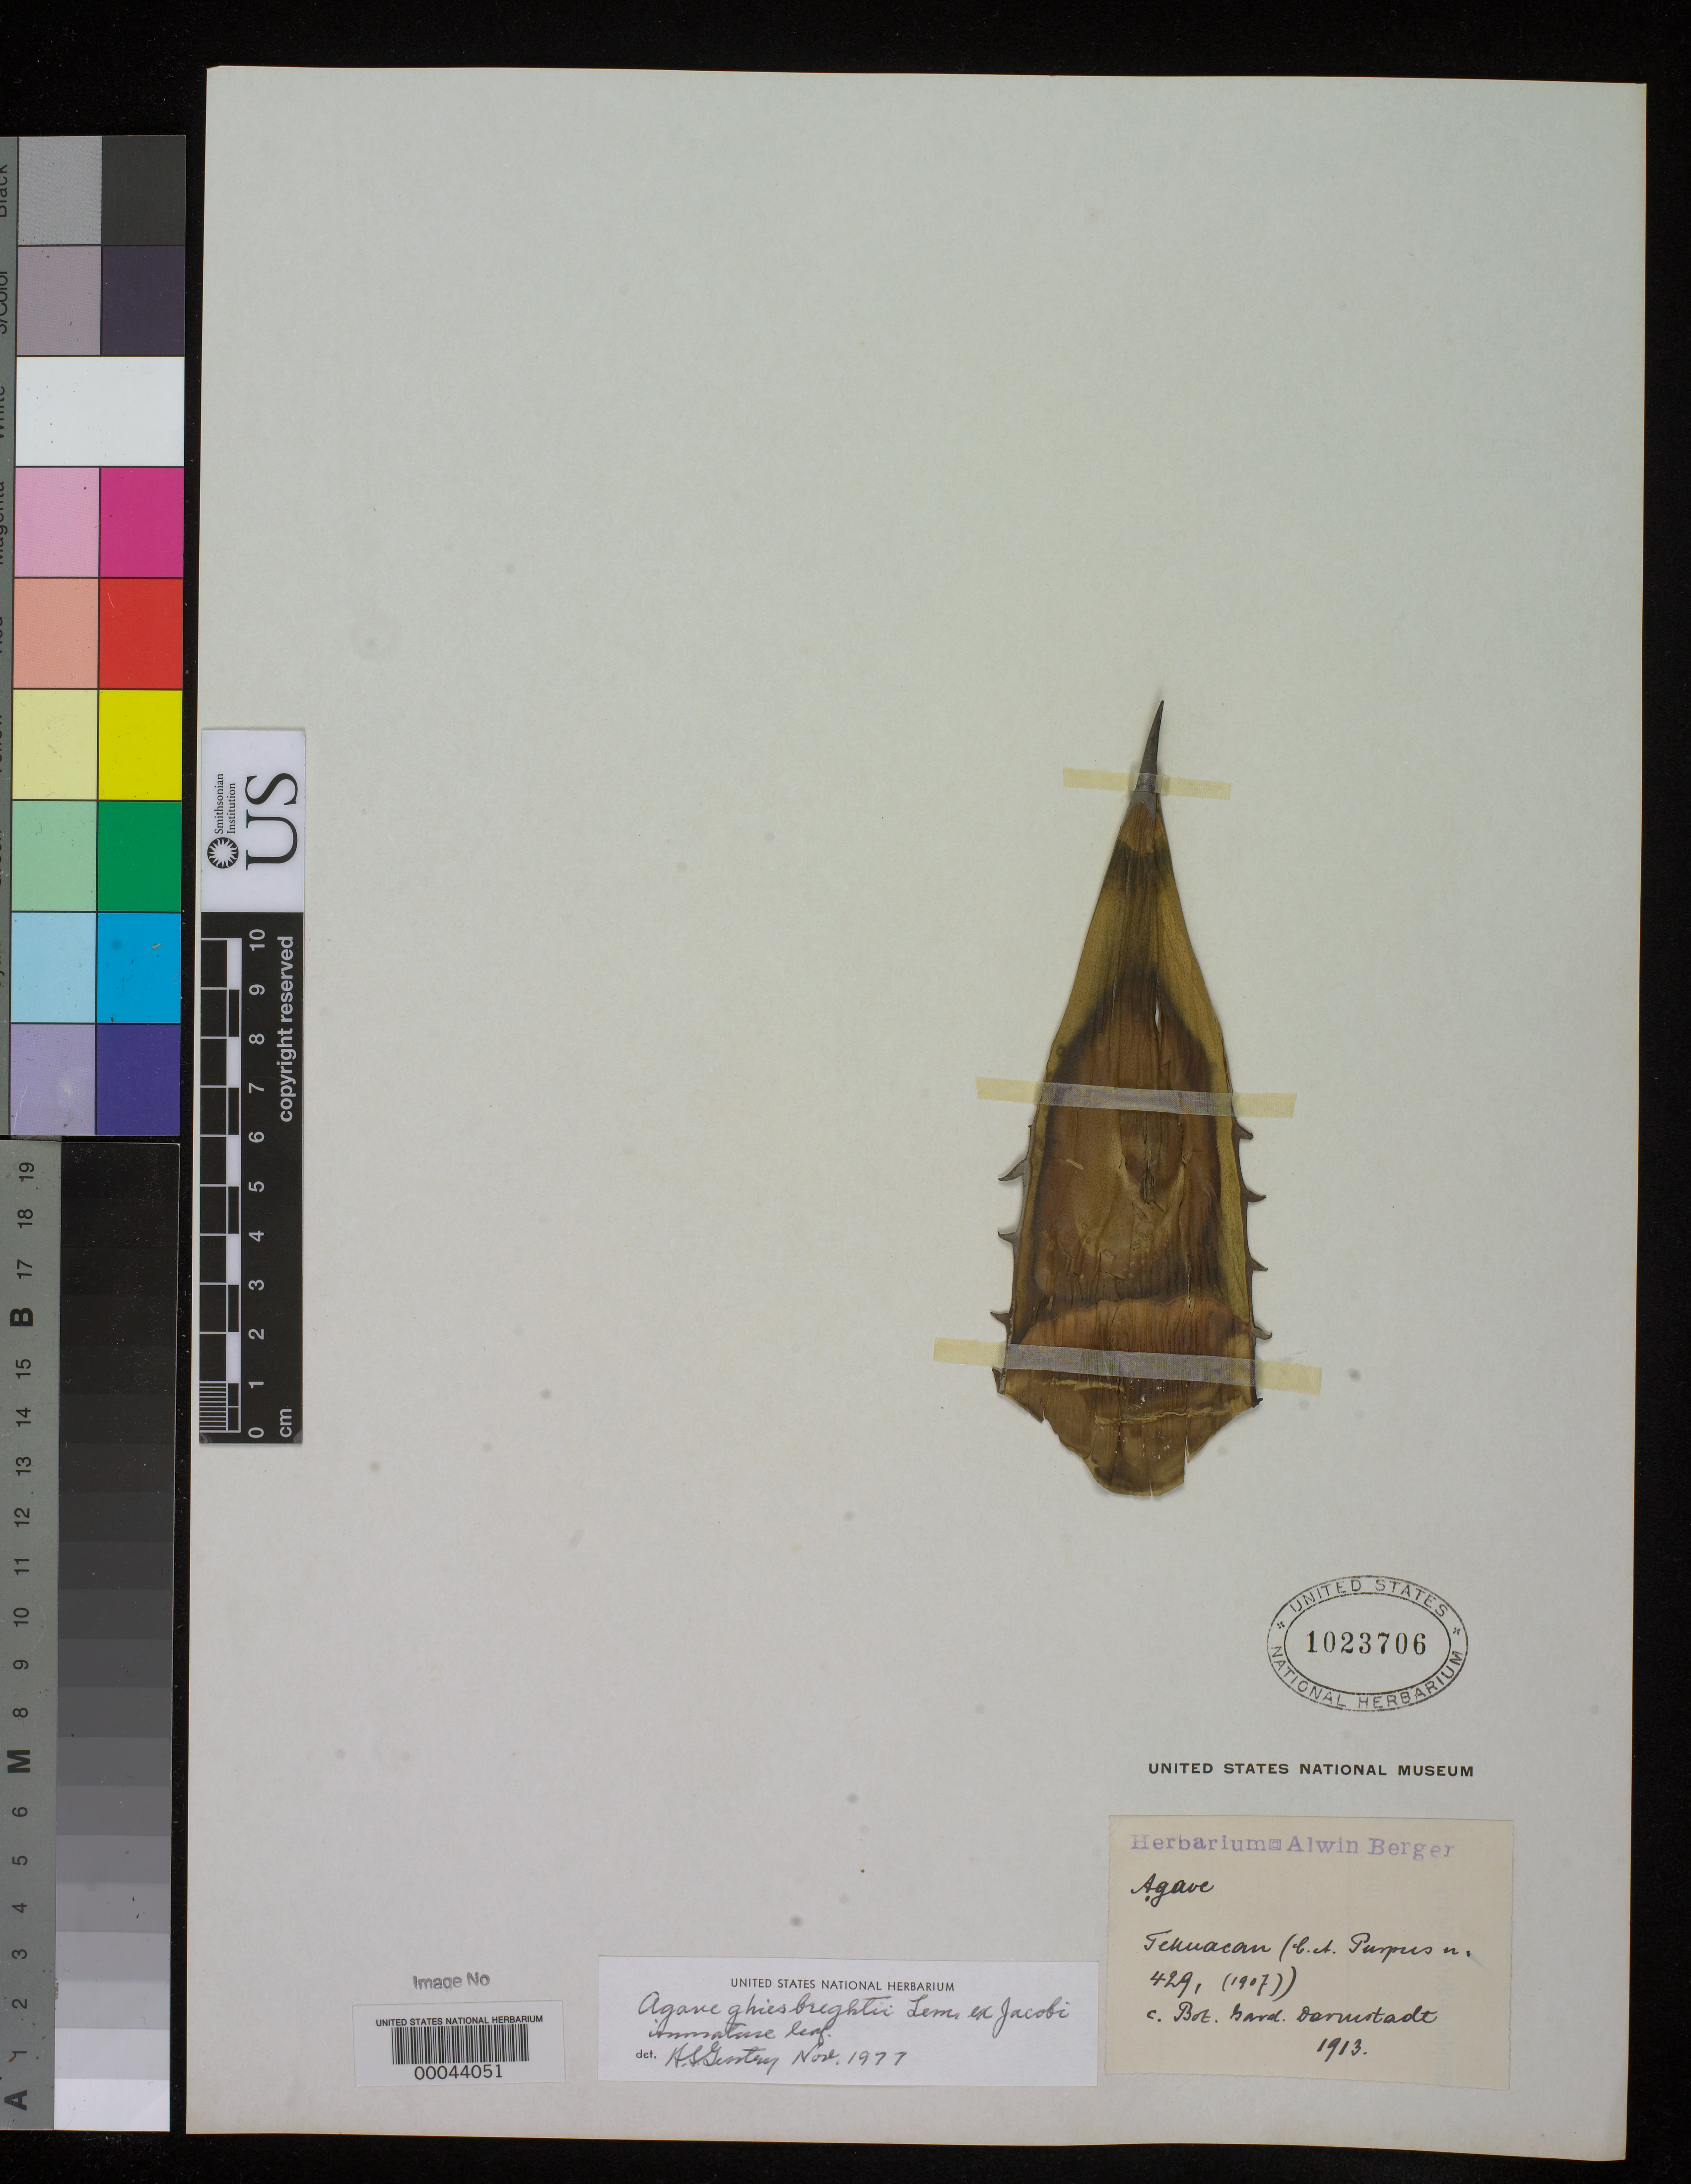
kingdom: Plantae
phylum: Tracheophyta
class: Liliopsida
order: Asparagales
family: Asparagaceae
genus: Agave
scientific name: Agave ghiesbrechtii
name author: K. Koch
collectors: ex herb. A. Berger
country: Mexico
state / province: Puebla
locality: Tehuacan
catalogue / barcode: US 1023706